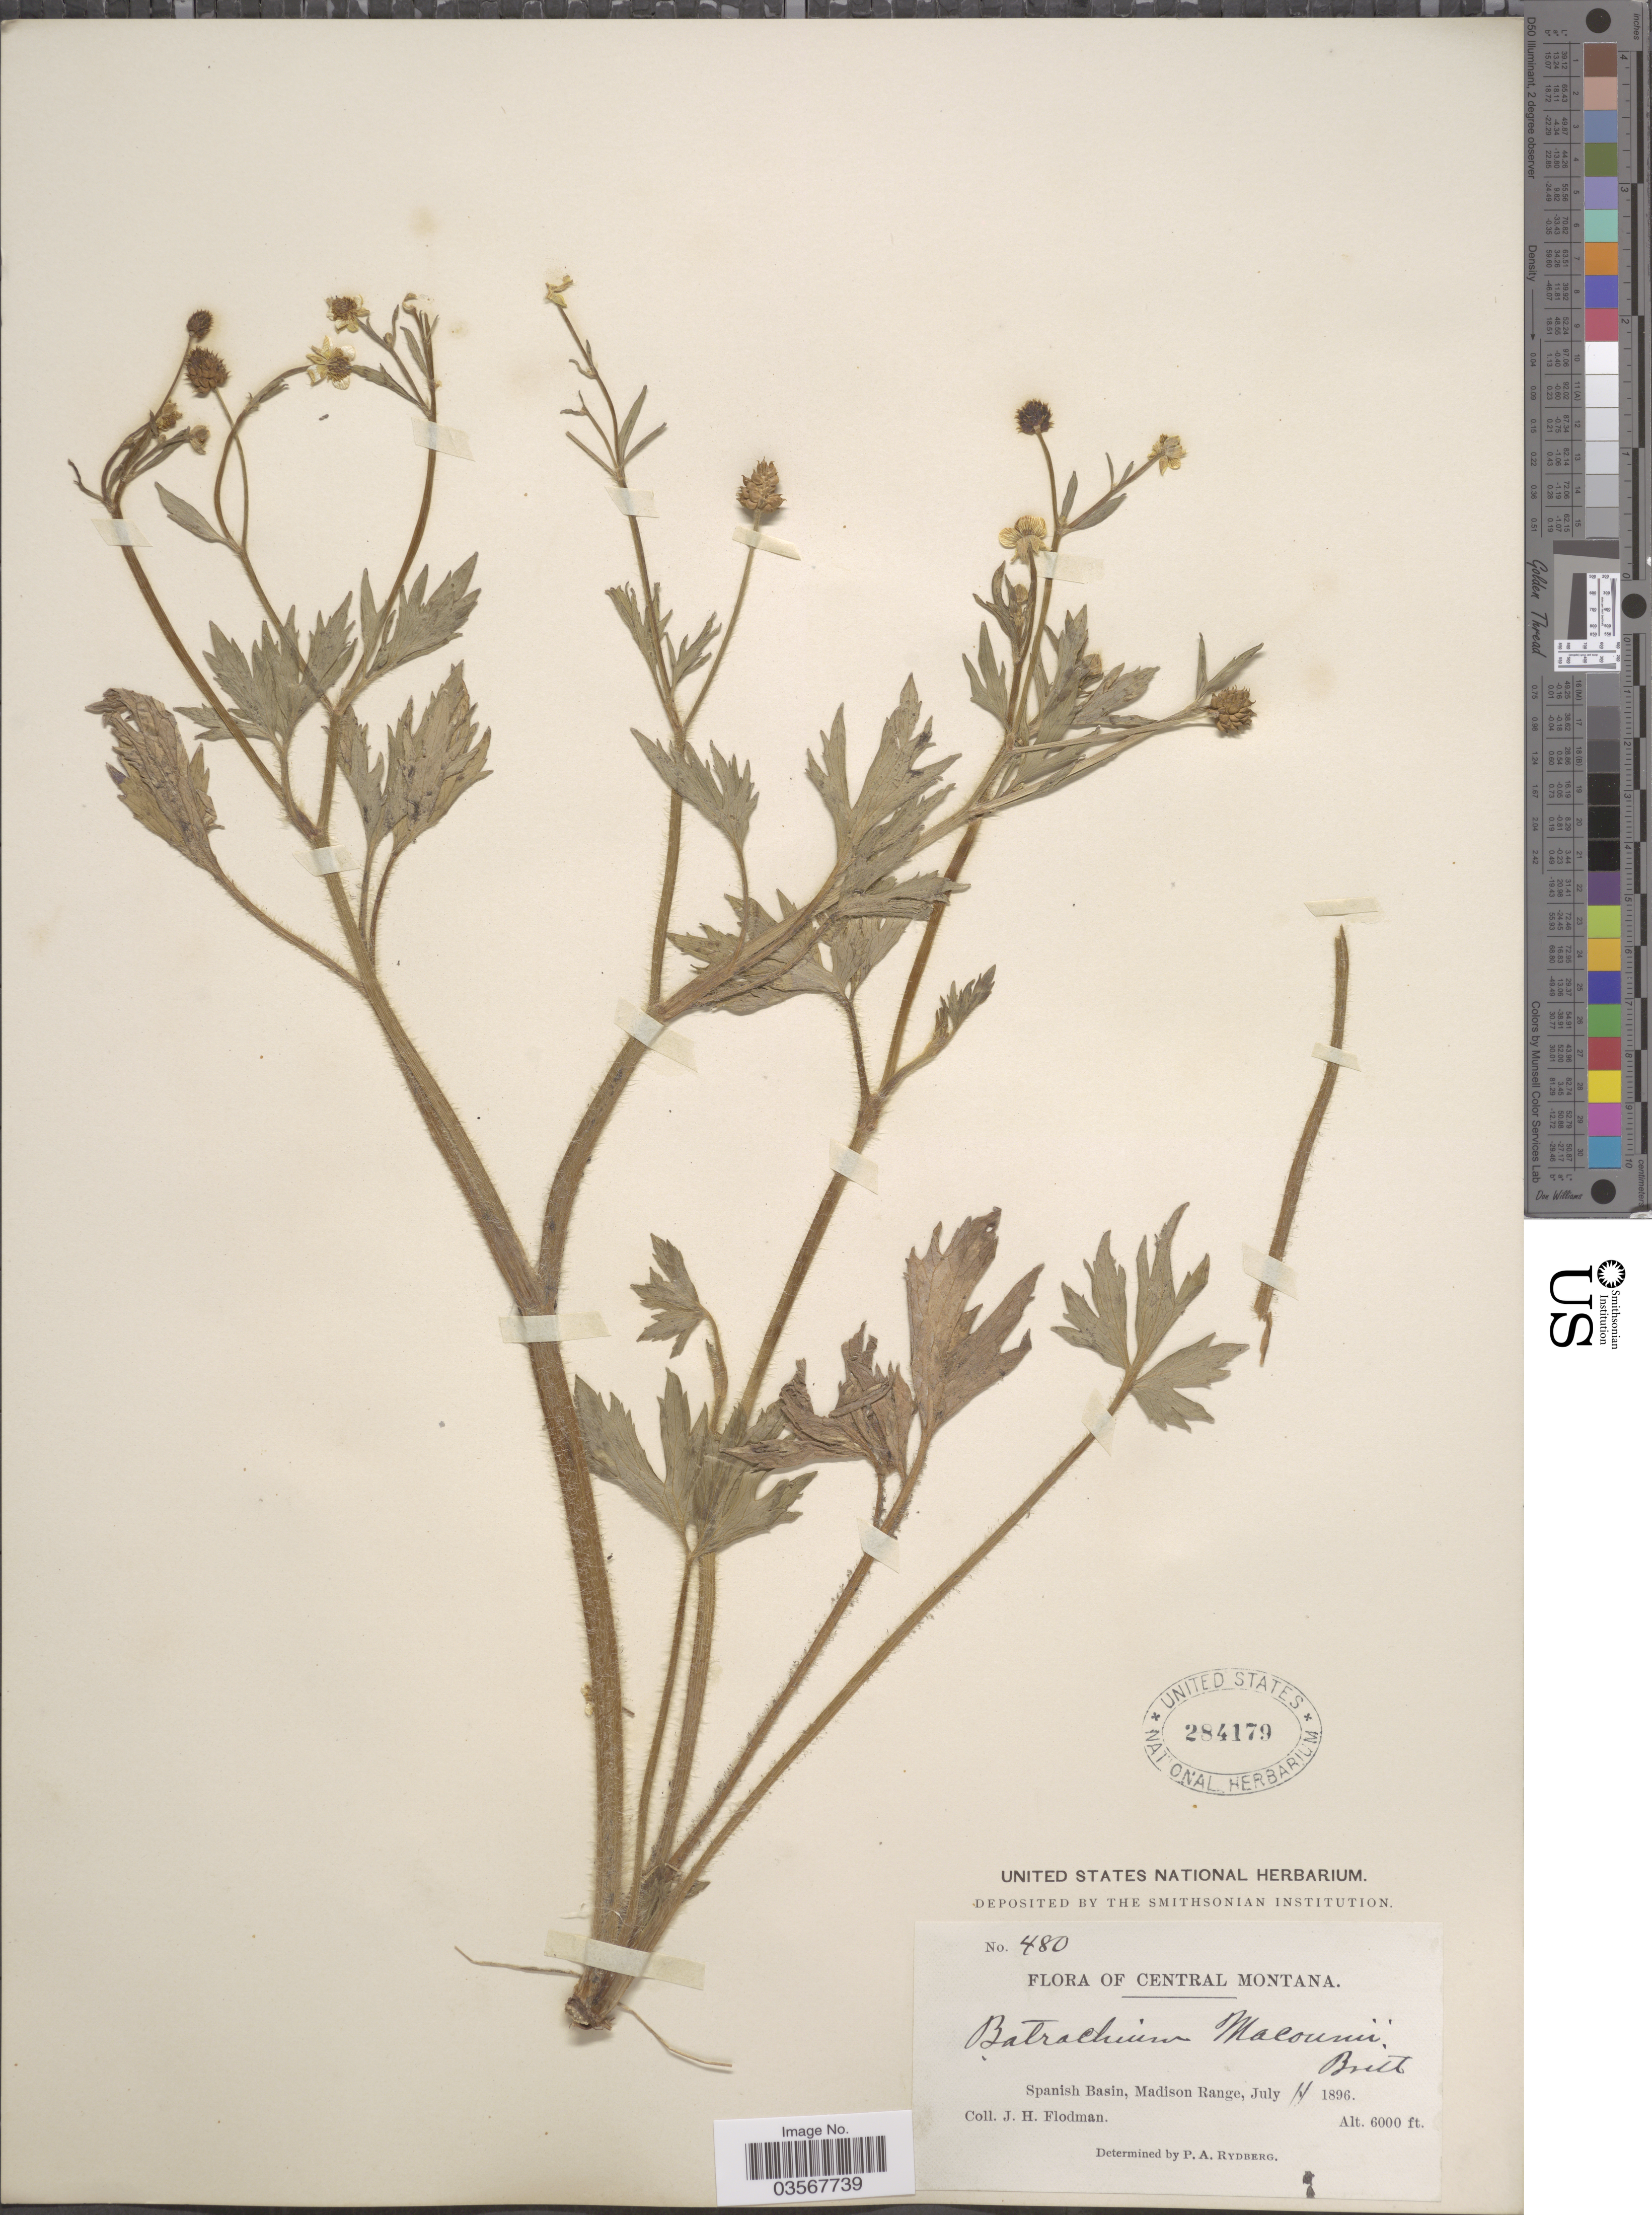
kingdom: Plantae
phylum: Tracheophyta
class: Magnoliopsida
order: Ranunculales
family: Ranunculaceae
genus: Ranunculus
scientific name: Ranunculus macounii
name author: Britton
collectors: J. Flodman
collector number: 480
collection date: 1896-07-11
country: United States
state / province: Montana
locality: Central Montana. Spanish Basin, Madison Range.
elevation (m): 1829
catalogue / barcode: US 284179